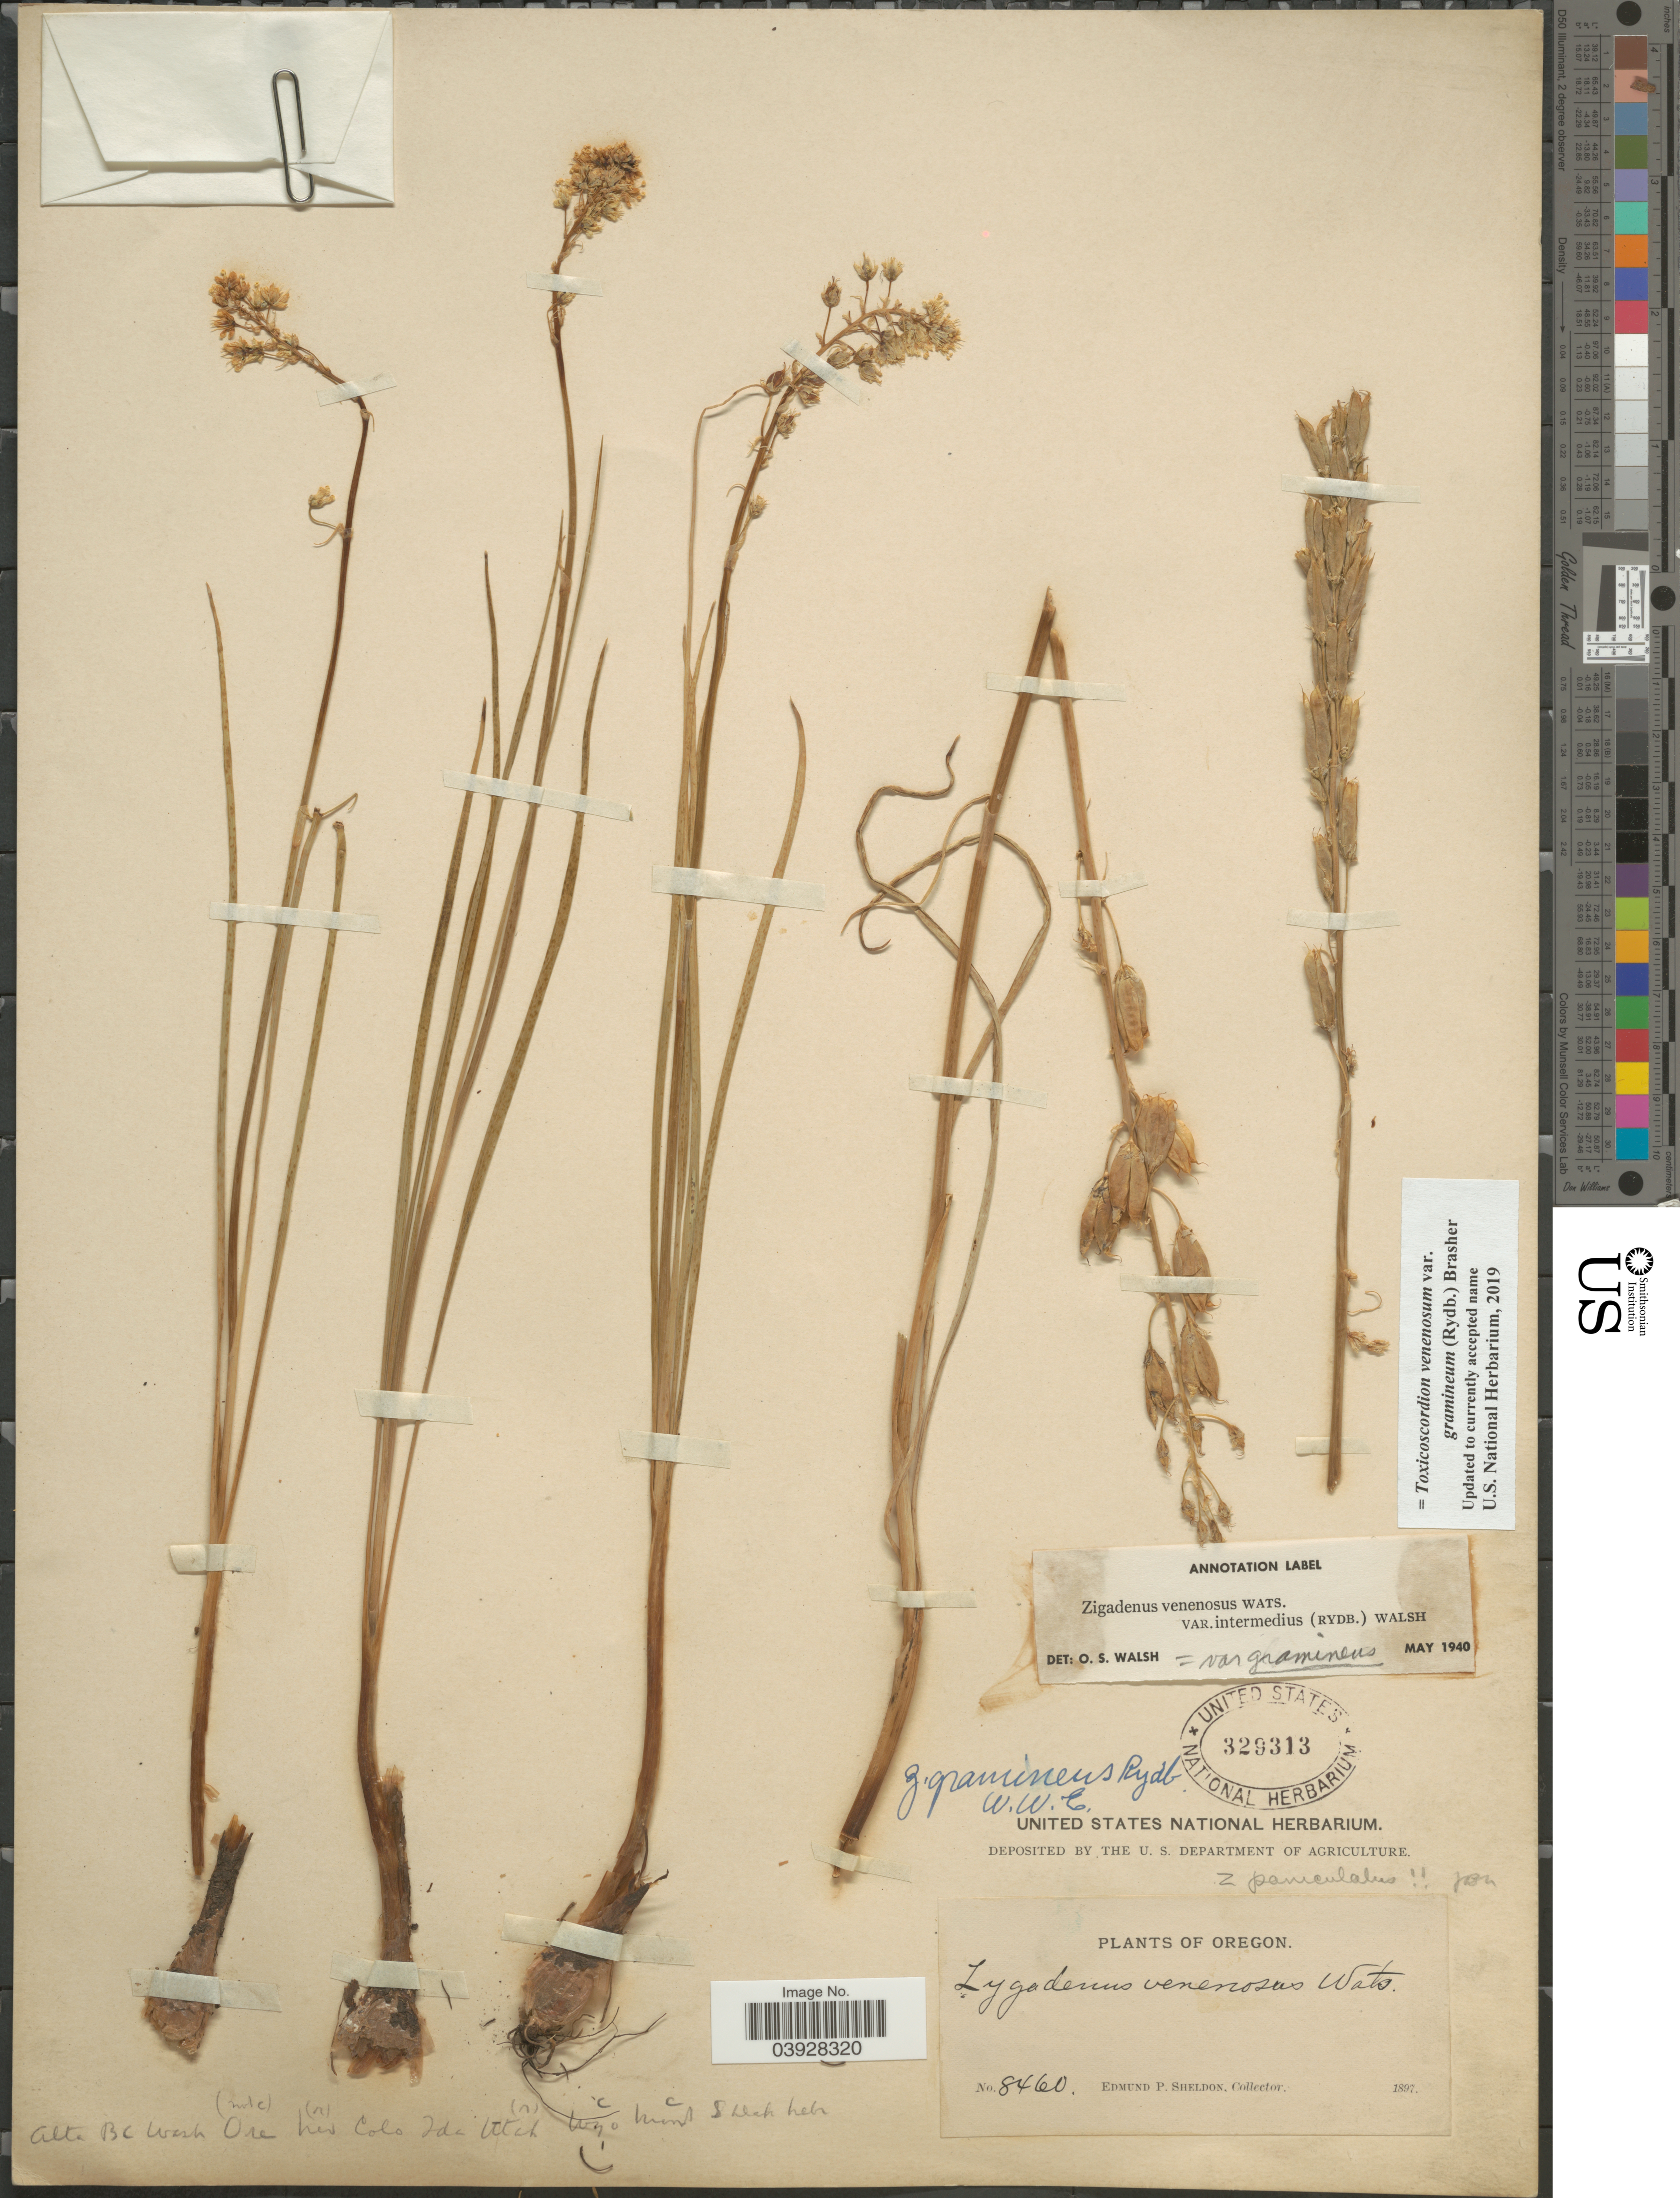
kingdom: Plantae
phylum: Tracheophyta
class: Liliopsida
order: Liliales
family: Melanthiaceae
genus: Toxicoscordion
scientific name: Toxicoscordion venenosum var. gramineum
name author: (Rydb.) Brasher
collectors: E. P. Sheldon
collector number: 8460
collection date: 1897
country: United States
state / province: Oregon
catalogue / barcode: US 329313